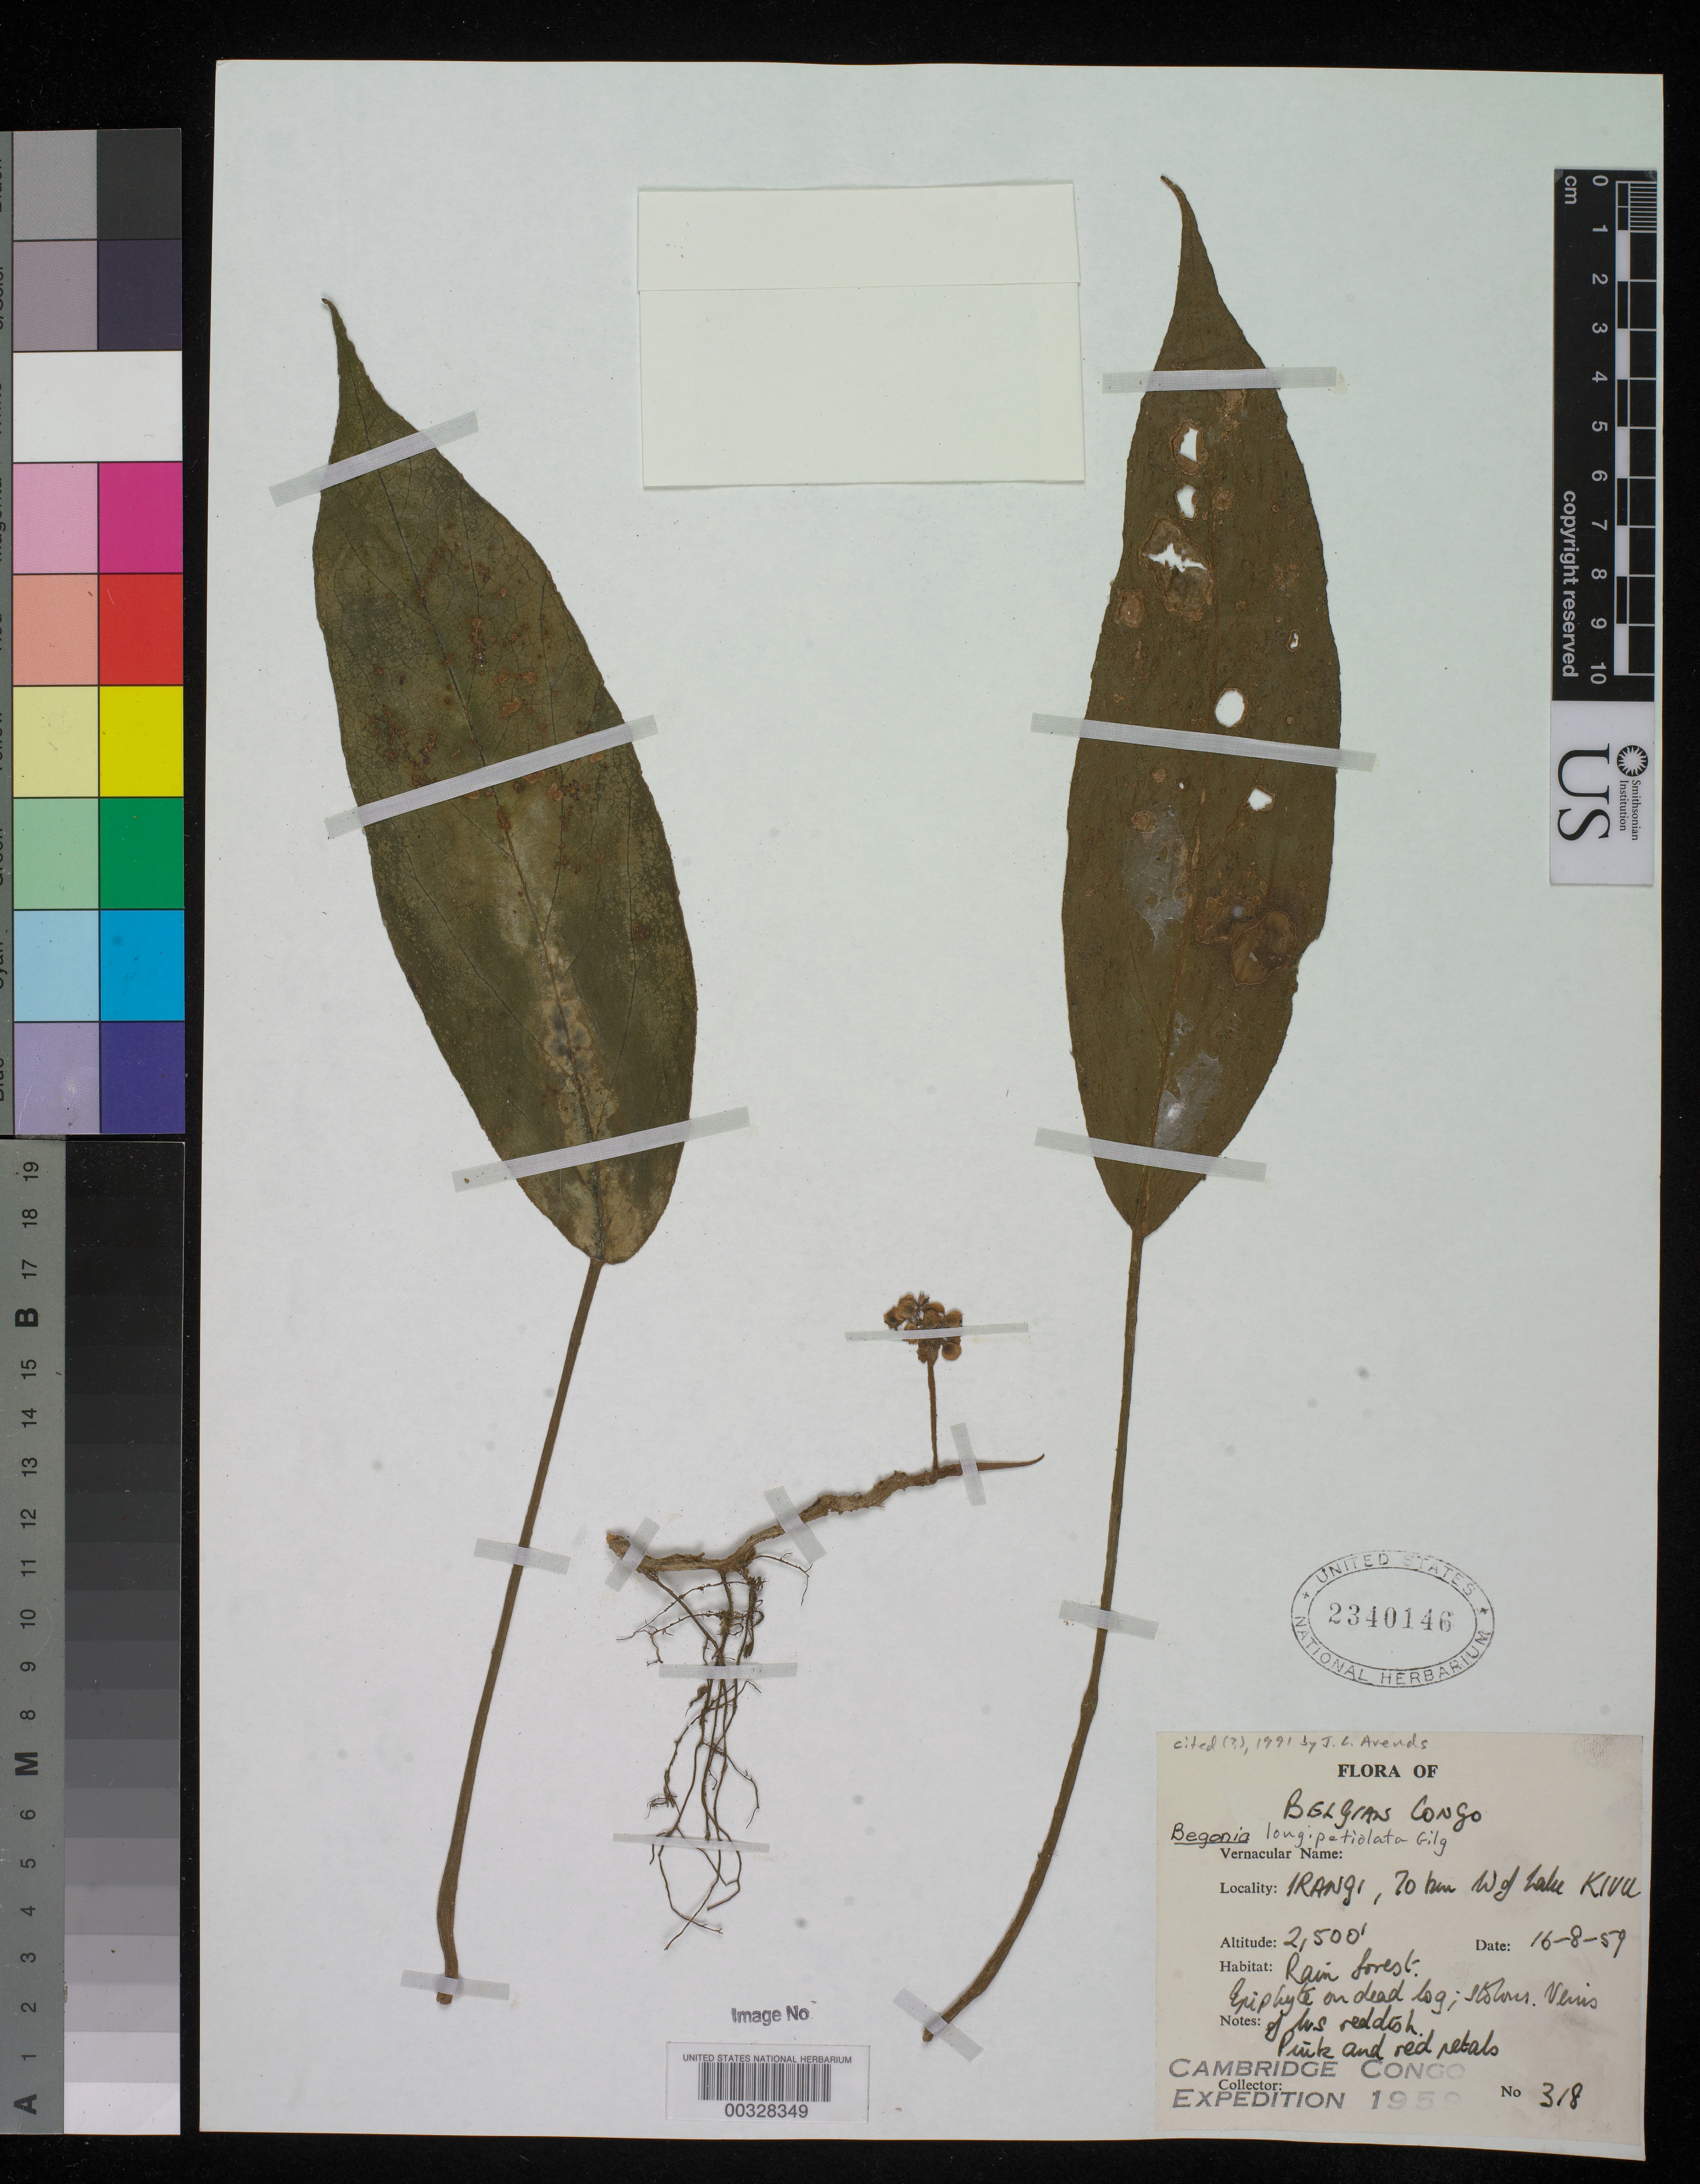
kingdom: Plantae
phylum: Tracheophyta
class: Magnoliopsida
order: Cucurbitales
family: Begoniaceae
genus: Begonia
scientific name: Begonia longipetiolata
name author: Gilg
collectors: ex Cambridge Congo exped.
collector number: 318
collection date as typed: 16 Aug 1959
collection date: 1959-08-16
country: Congo, Democratic Republic of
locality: Irangi, 70 km w of lake kivu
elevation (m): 762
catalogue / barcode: US 2340146